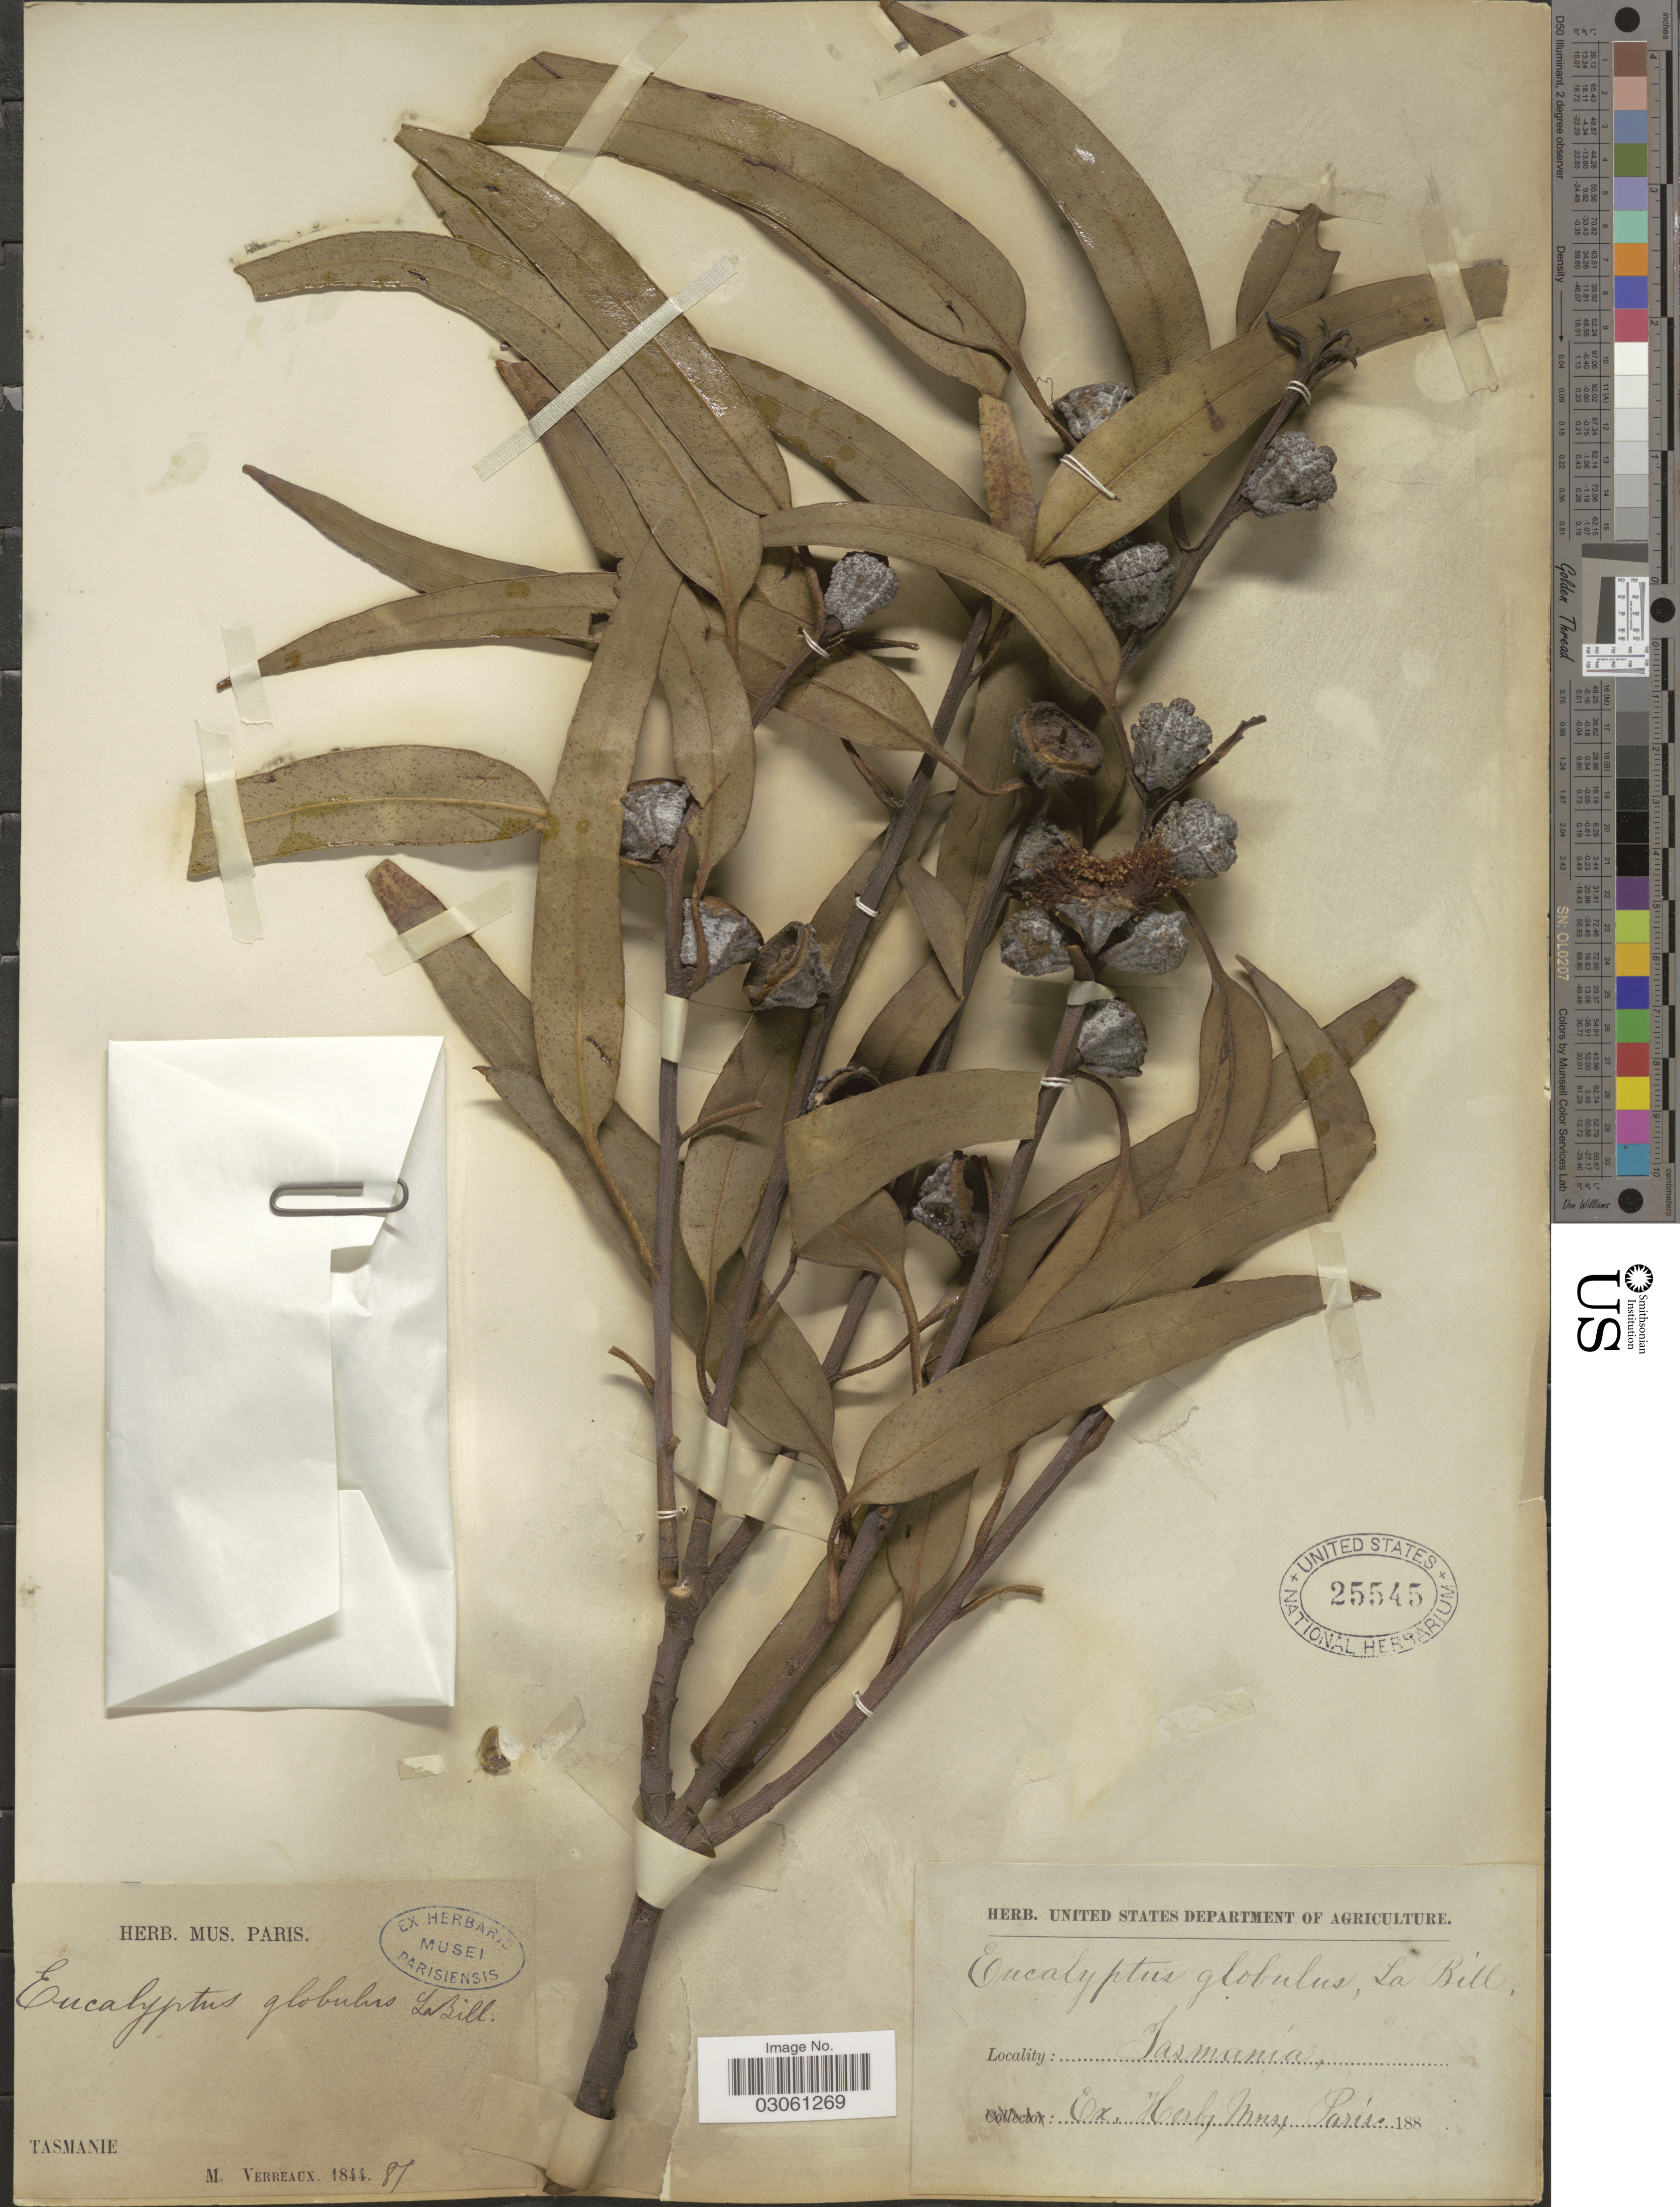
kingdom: Plantae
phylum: Tracheophyta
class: Magnoliopsida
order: Myrtales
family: Myrtaceae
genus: Eucalyptus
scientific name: Eucalyptus globulus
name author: Labill.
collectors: M. Verreaux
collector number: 87?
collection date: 1844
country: Australia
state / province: Tasmania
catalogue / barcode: US 25545